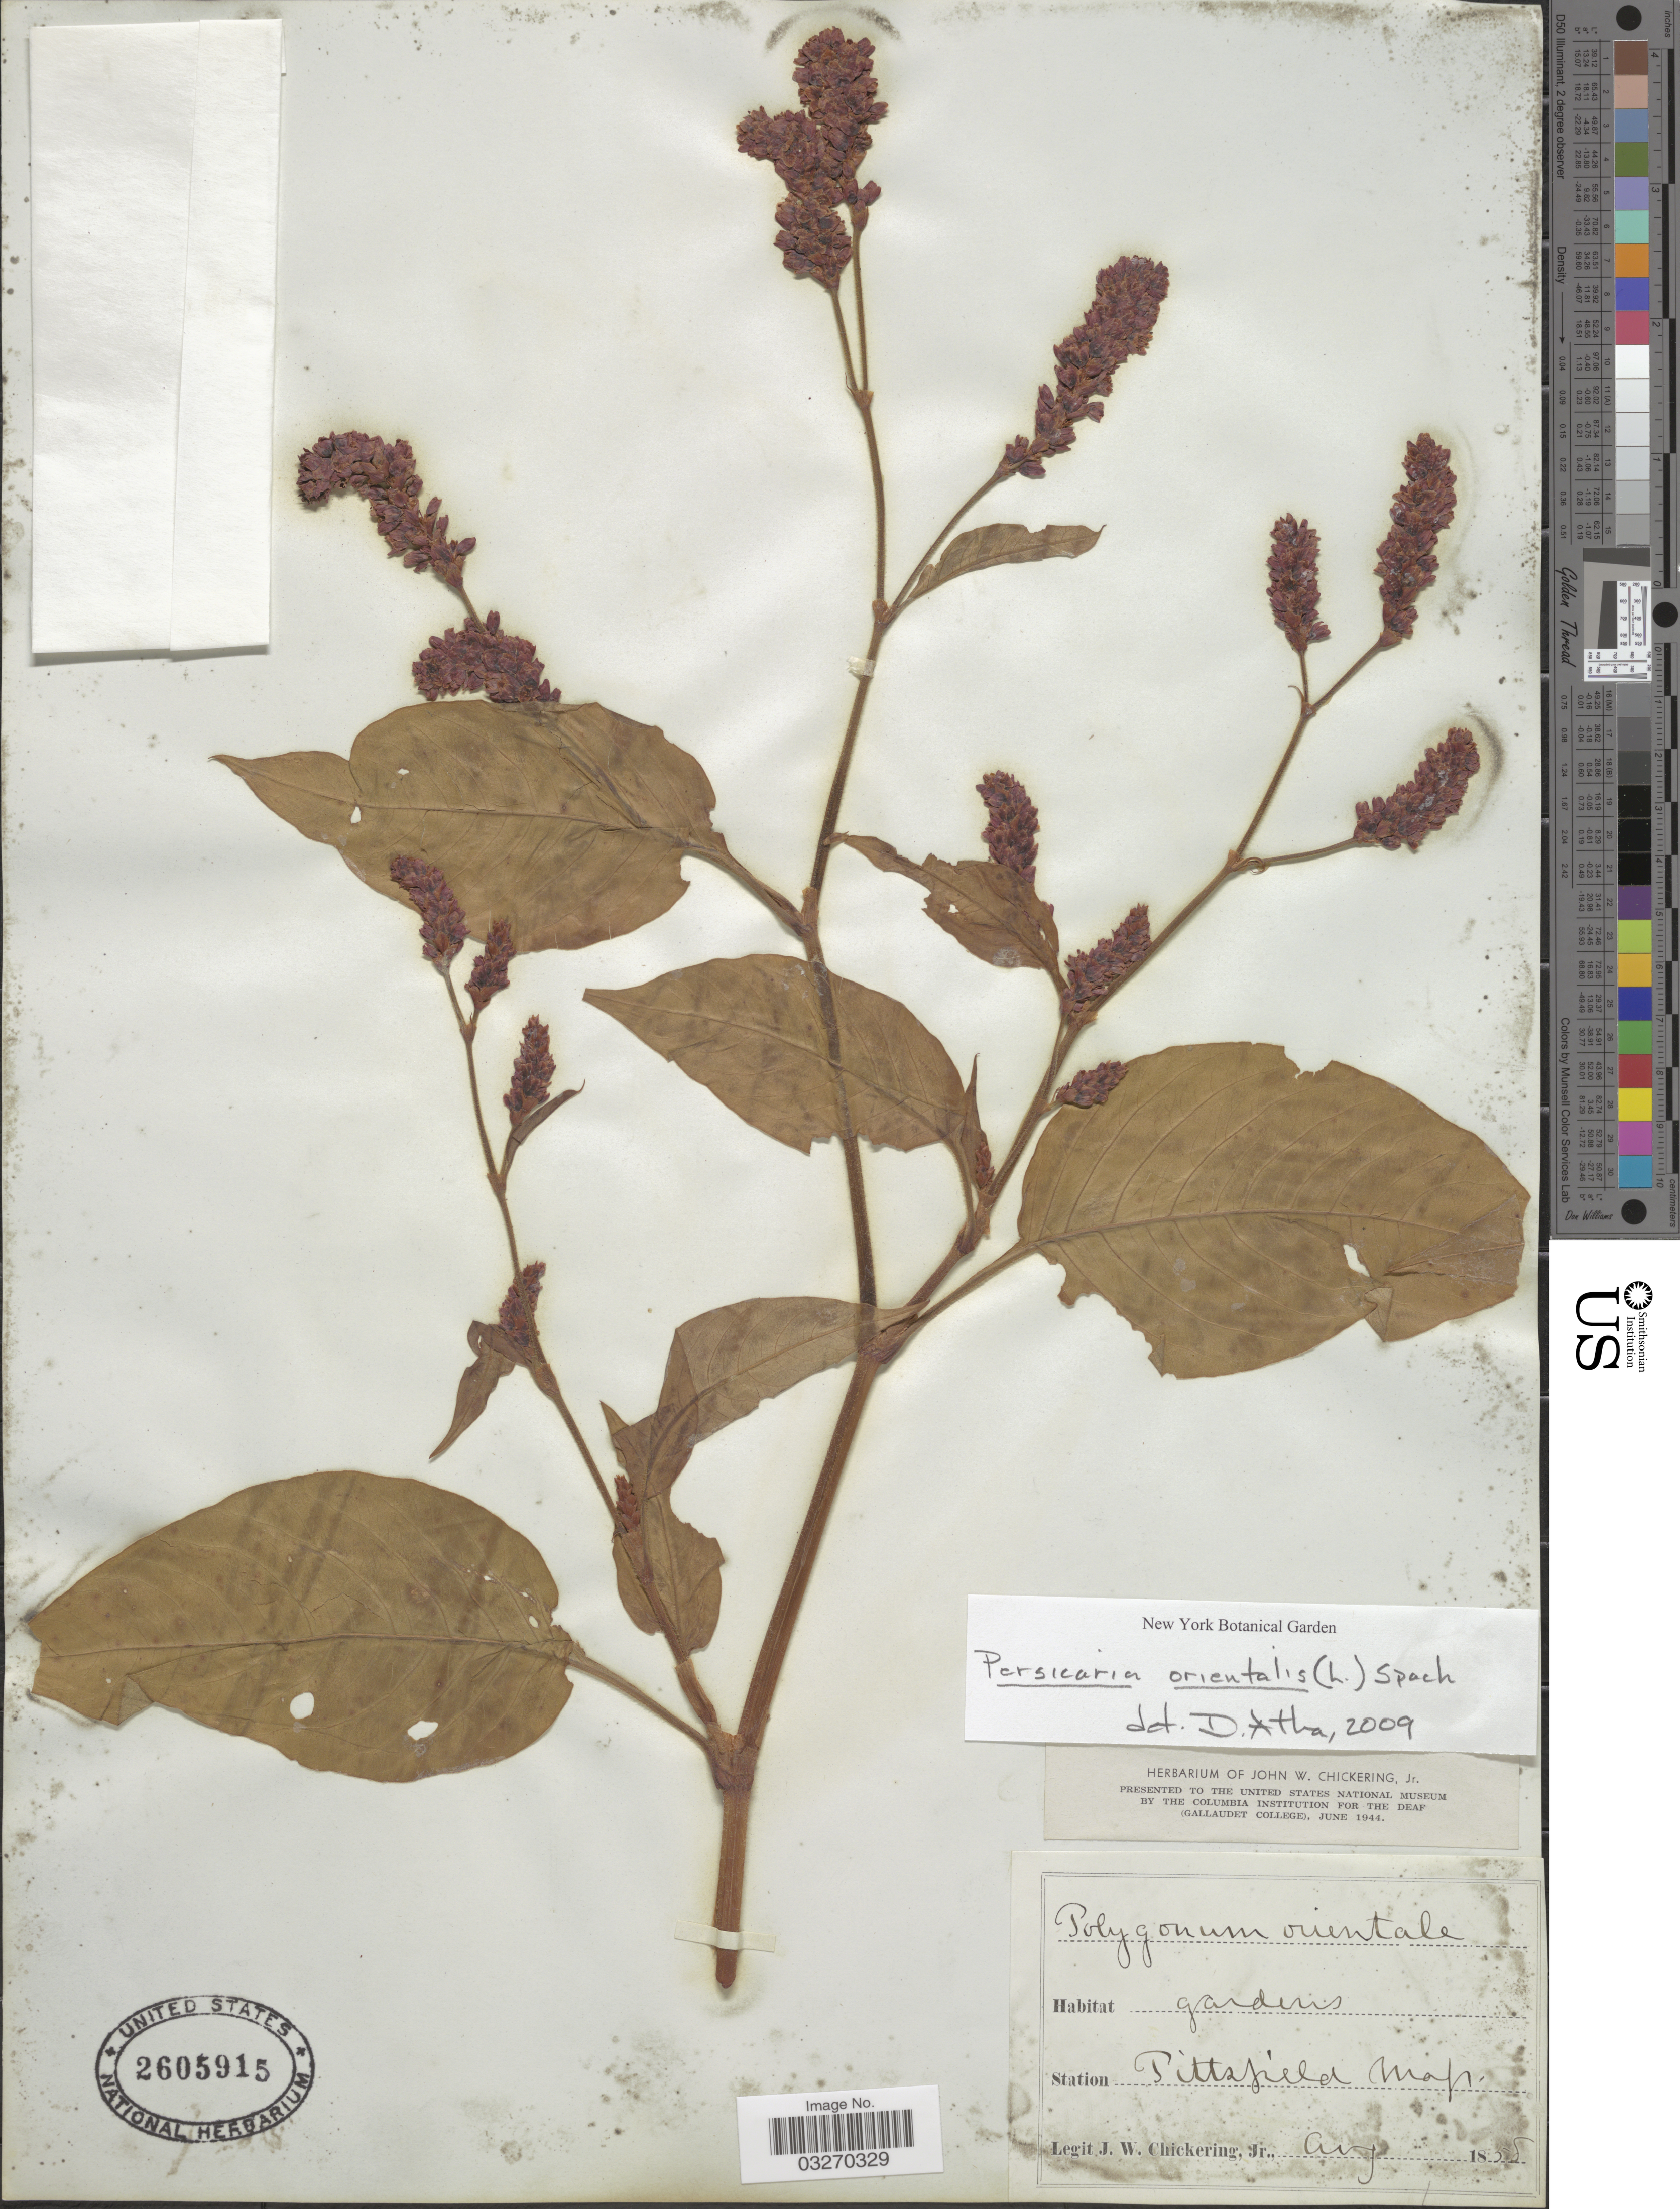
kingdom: Plantae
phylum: Tracheophyta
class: Magnoliopsida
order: Caryophyllales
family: Polygonaceae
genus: Persicaria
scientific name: Persicaria orientalis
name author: (L.) Spach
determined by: Atha, D. E.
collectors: J. W. Chickering Jr.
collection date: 1858-08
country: United States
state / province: Massachusetts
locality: Station Pittsfield.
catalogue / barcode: US 2605915